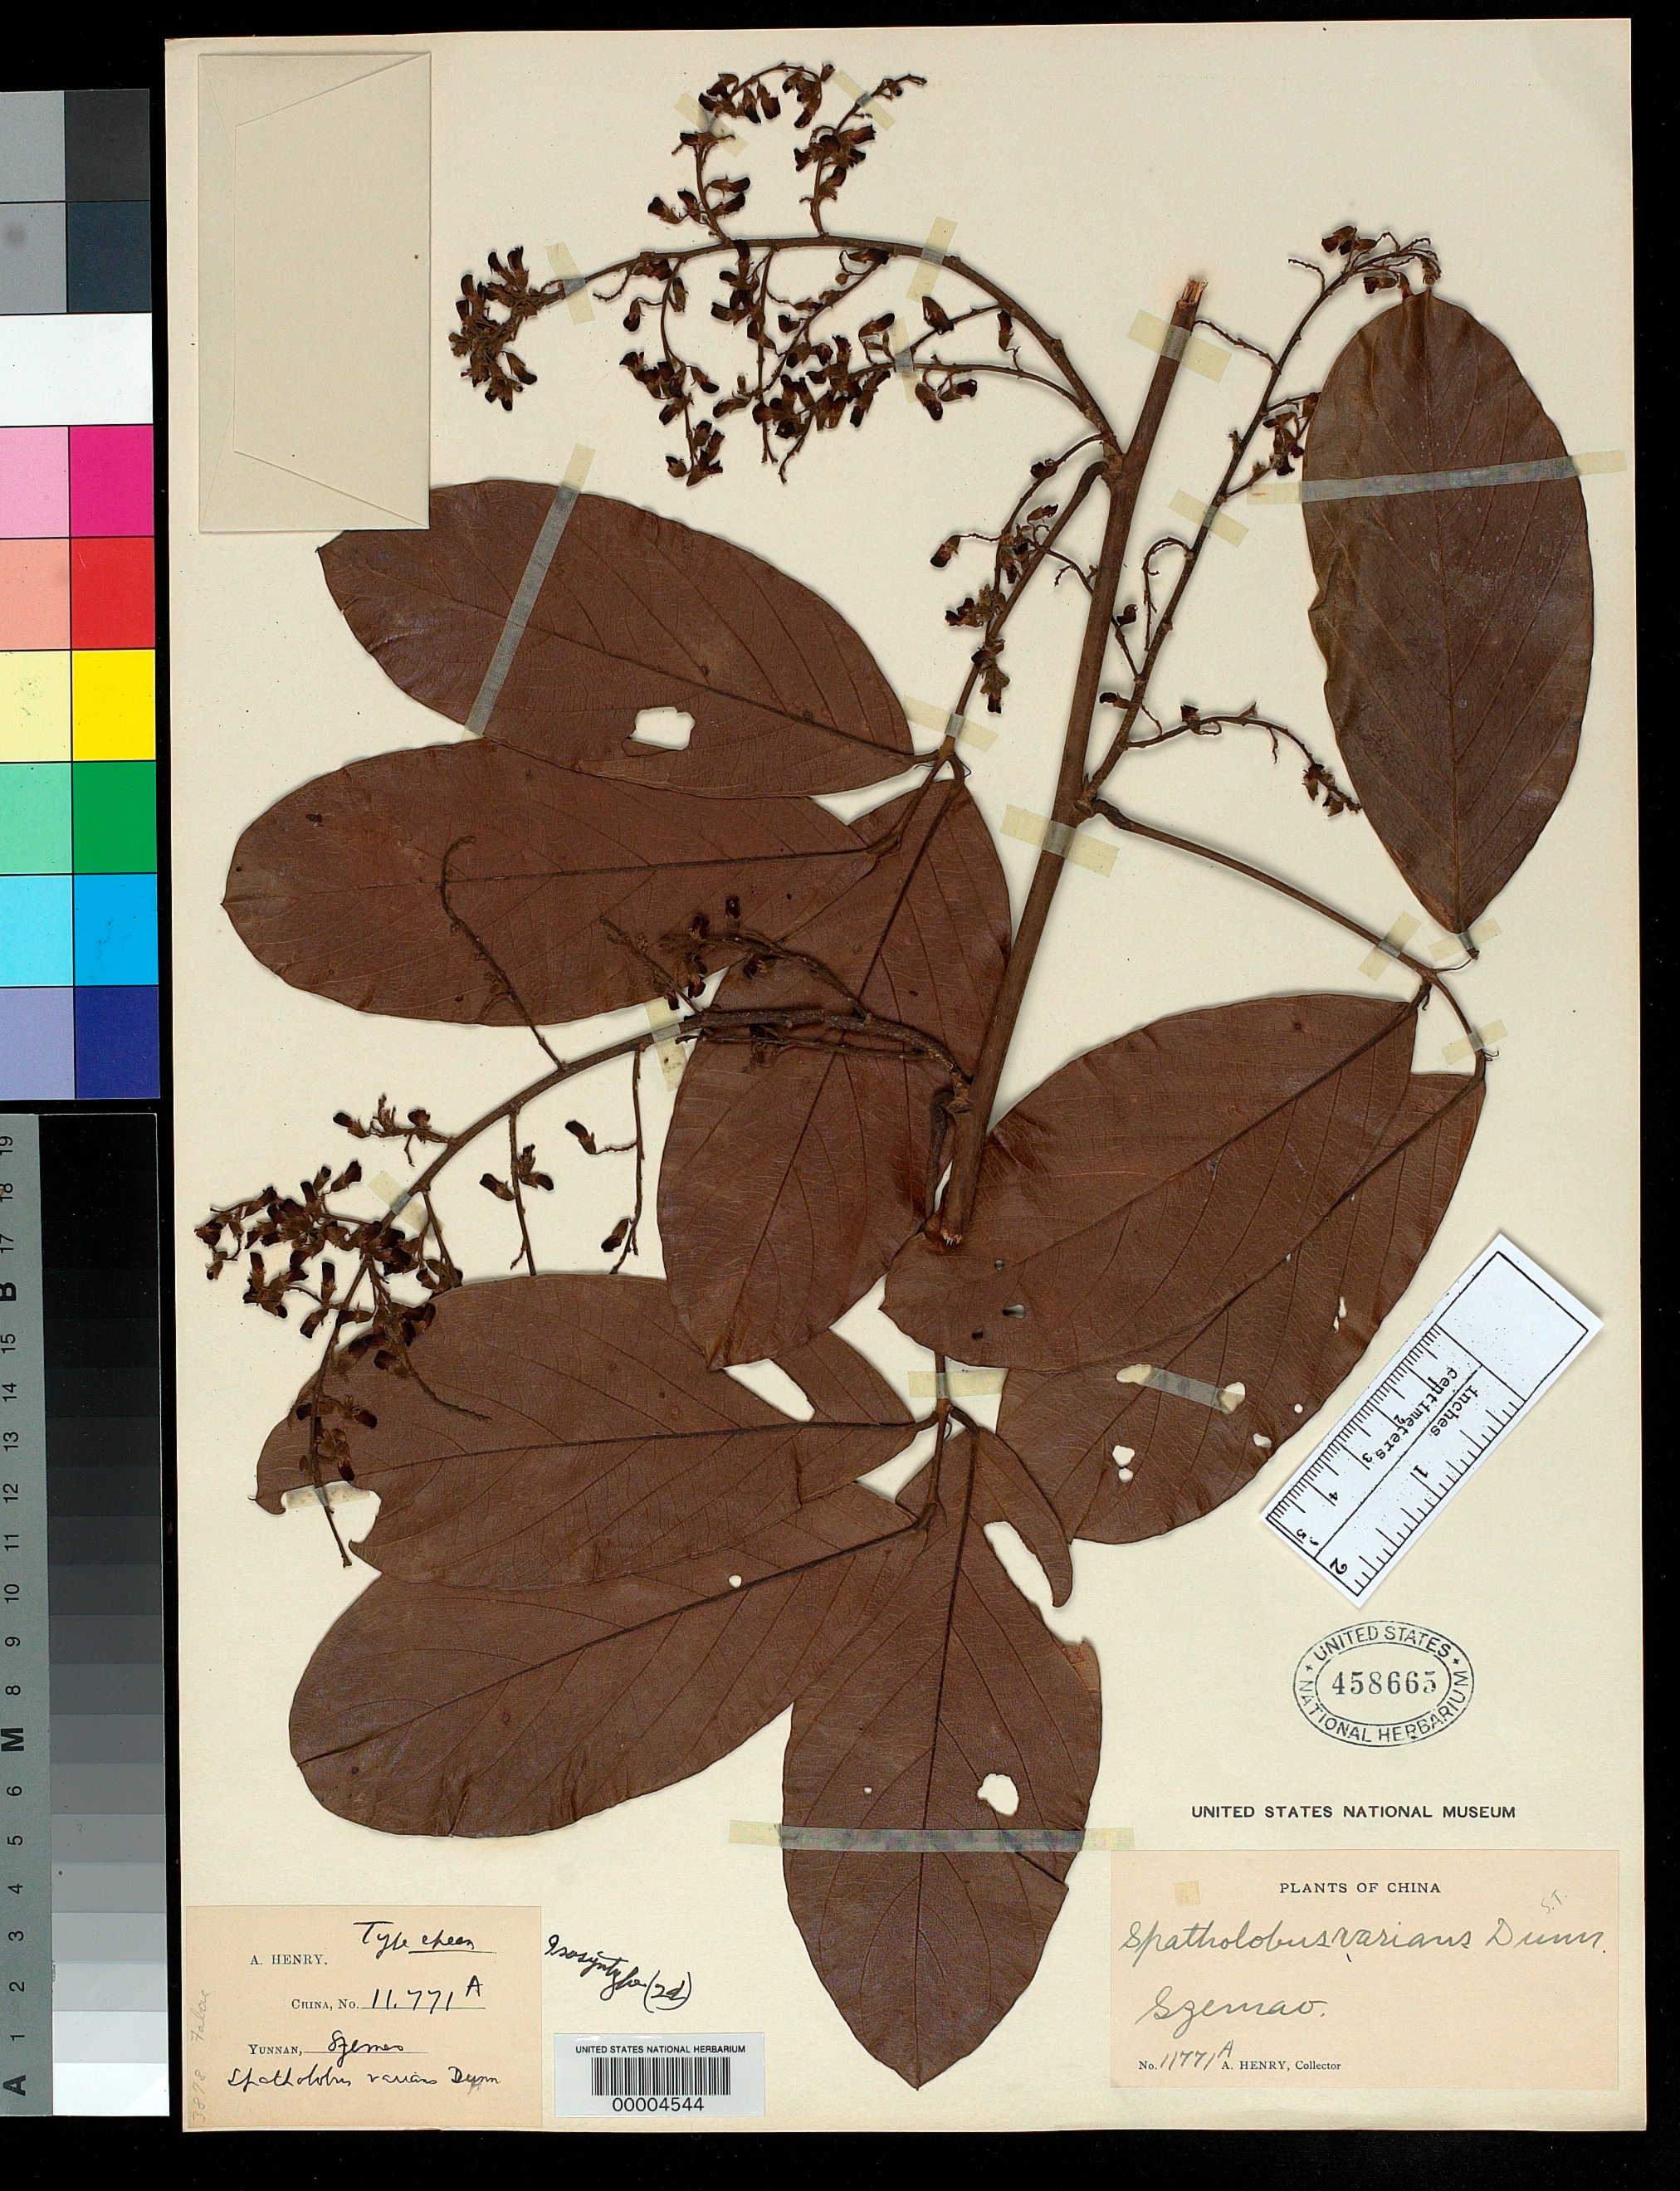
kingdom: Plantae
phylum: Tracheophyta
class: Magnoliopsida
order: Fabales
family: Fabaceae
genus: Spatholobus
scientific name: Spatholobus varians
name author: Dunn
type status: Isosyntype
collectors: A. Henry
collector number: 11771 A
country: China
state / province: Yunnan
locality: Szemoa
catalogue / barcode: US 458665